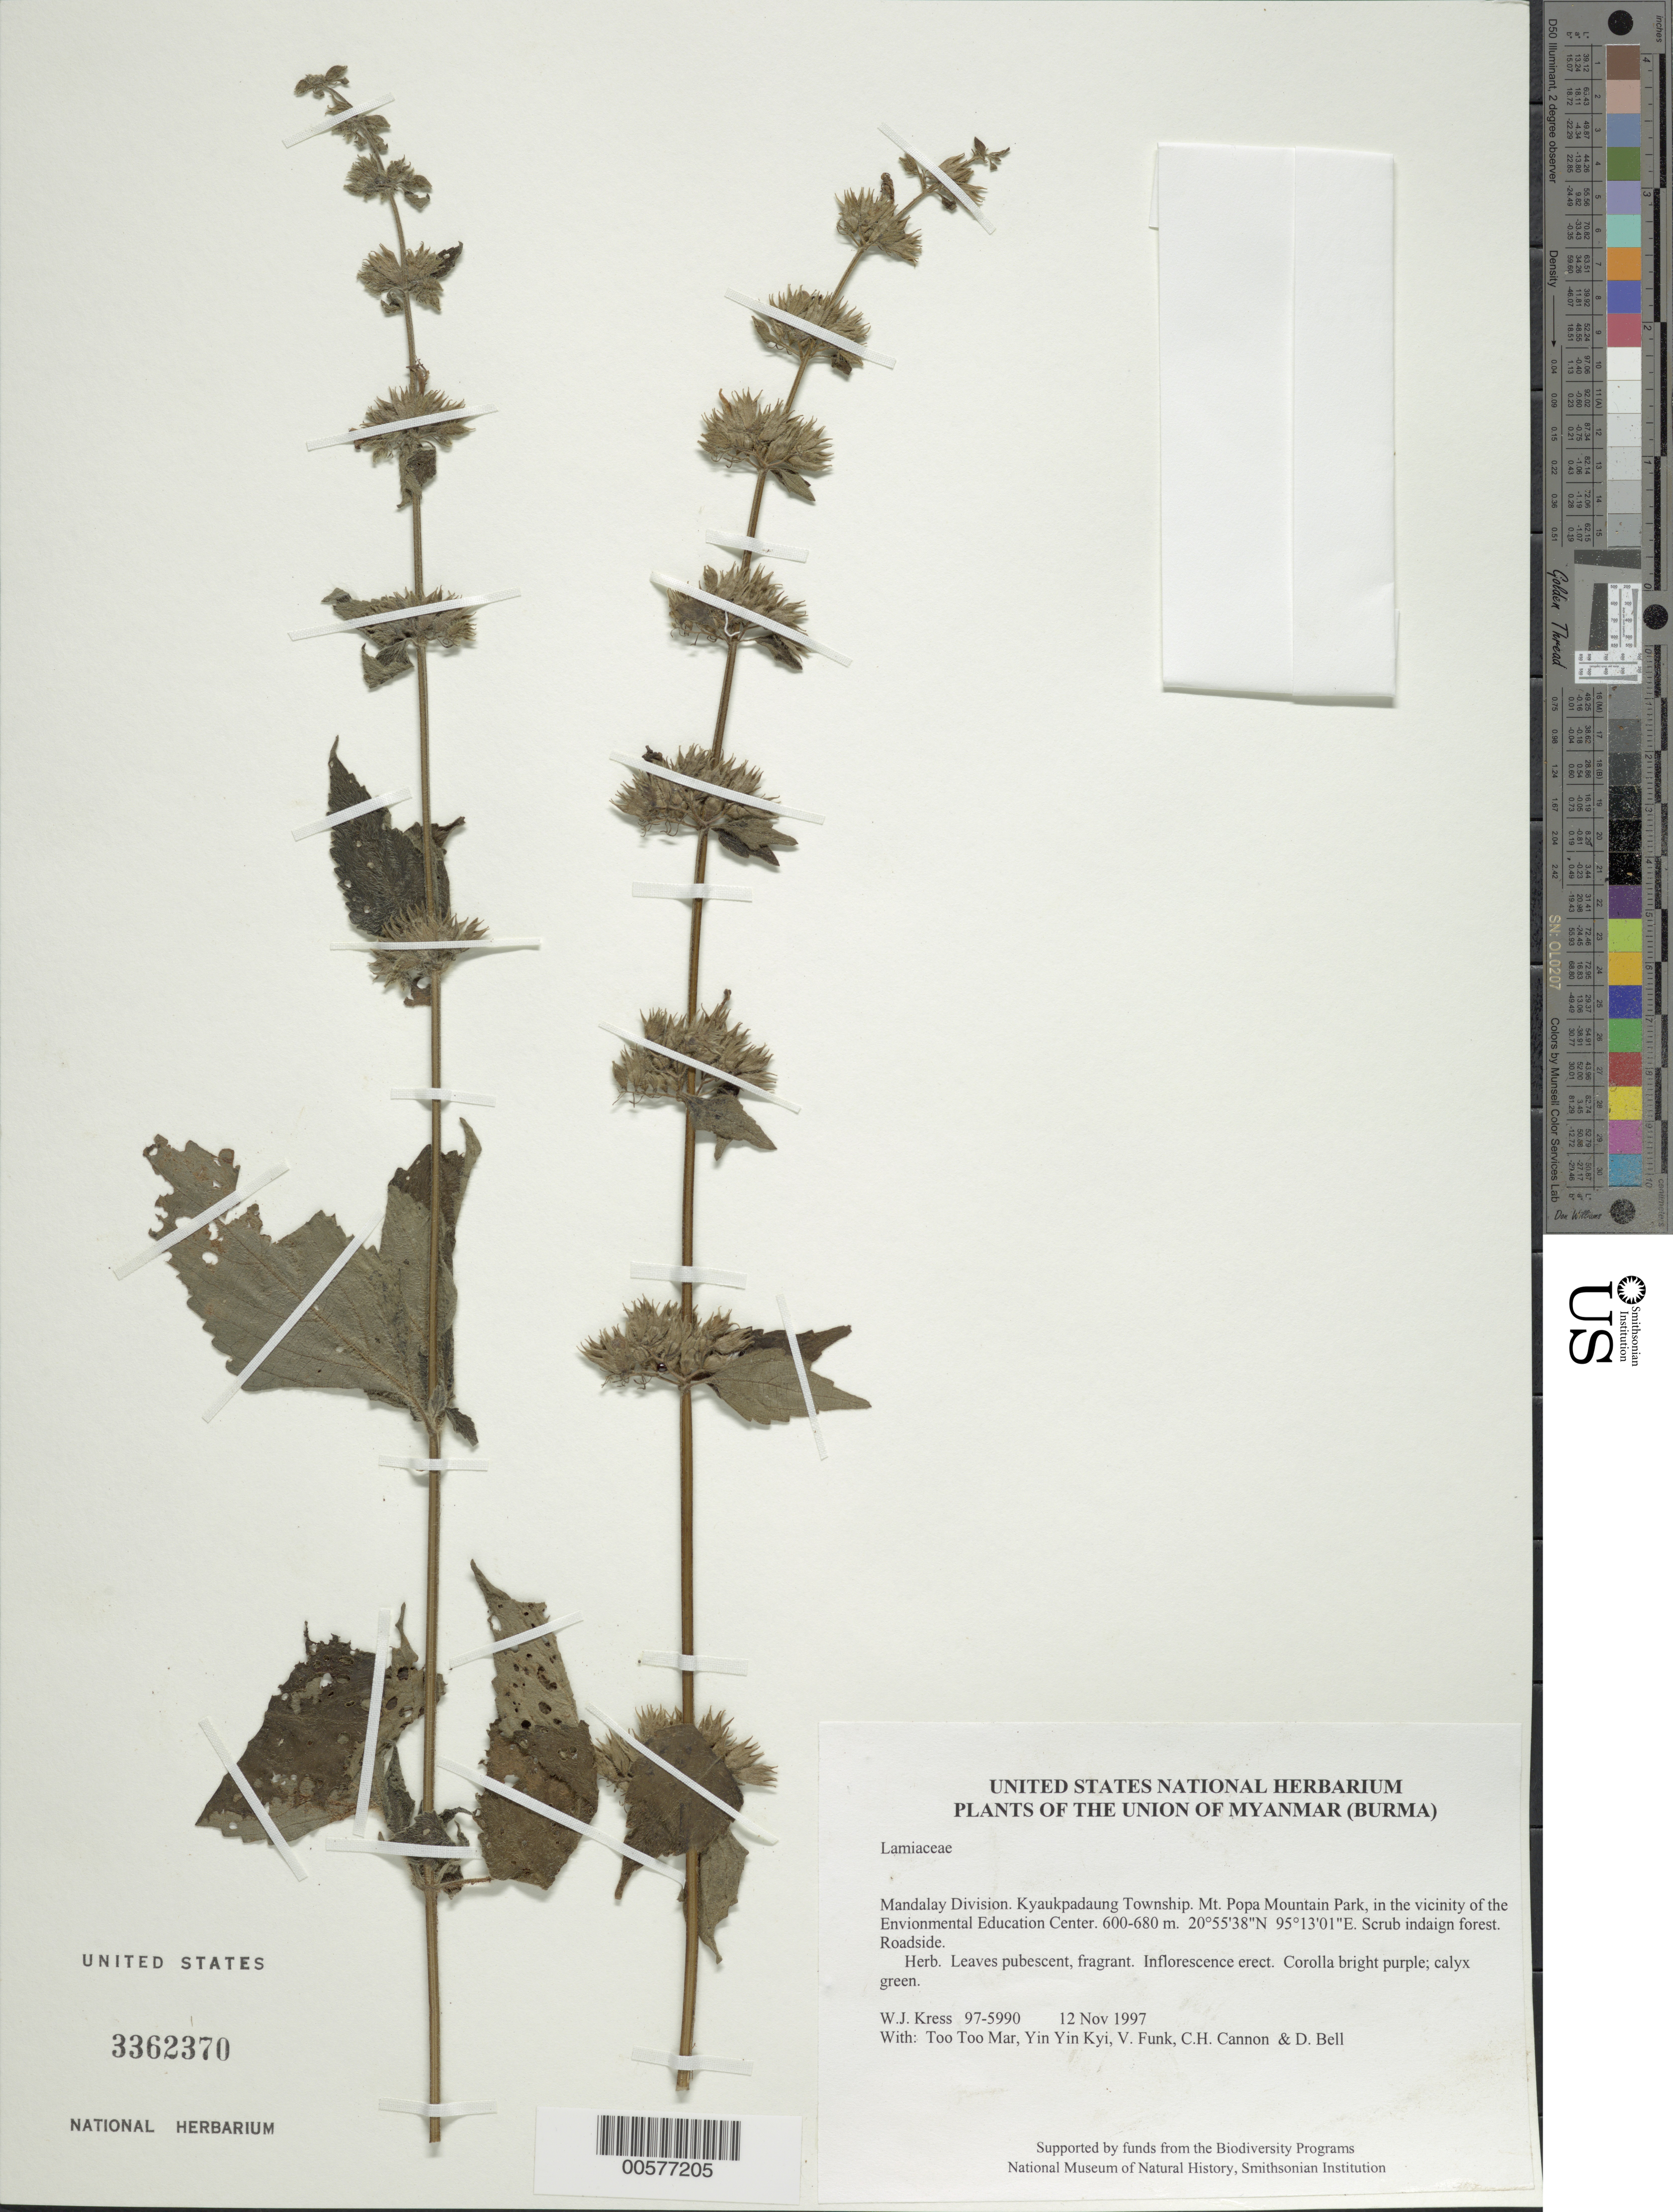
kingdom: Plantae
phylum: Tracheophyta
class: Magnoliopsida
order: Lamiales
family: Lamiaceae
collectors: W. J. Kress, Too Too Mar, Yin Yin Kyi, V. Funk, C. H. Cannon & D. A. Bell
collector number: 97-5990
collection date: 1997-11-12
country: Myanmar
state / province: Mandalay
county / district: Kyaukpadaung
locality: Mt. Popa Mountain Park, in the vicinity of the Envionmental Education Center.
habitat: Scrub indaign forest. Roadside.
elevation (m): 600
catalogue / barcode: US 3362370